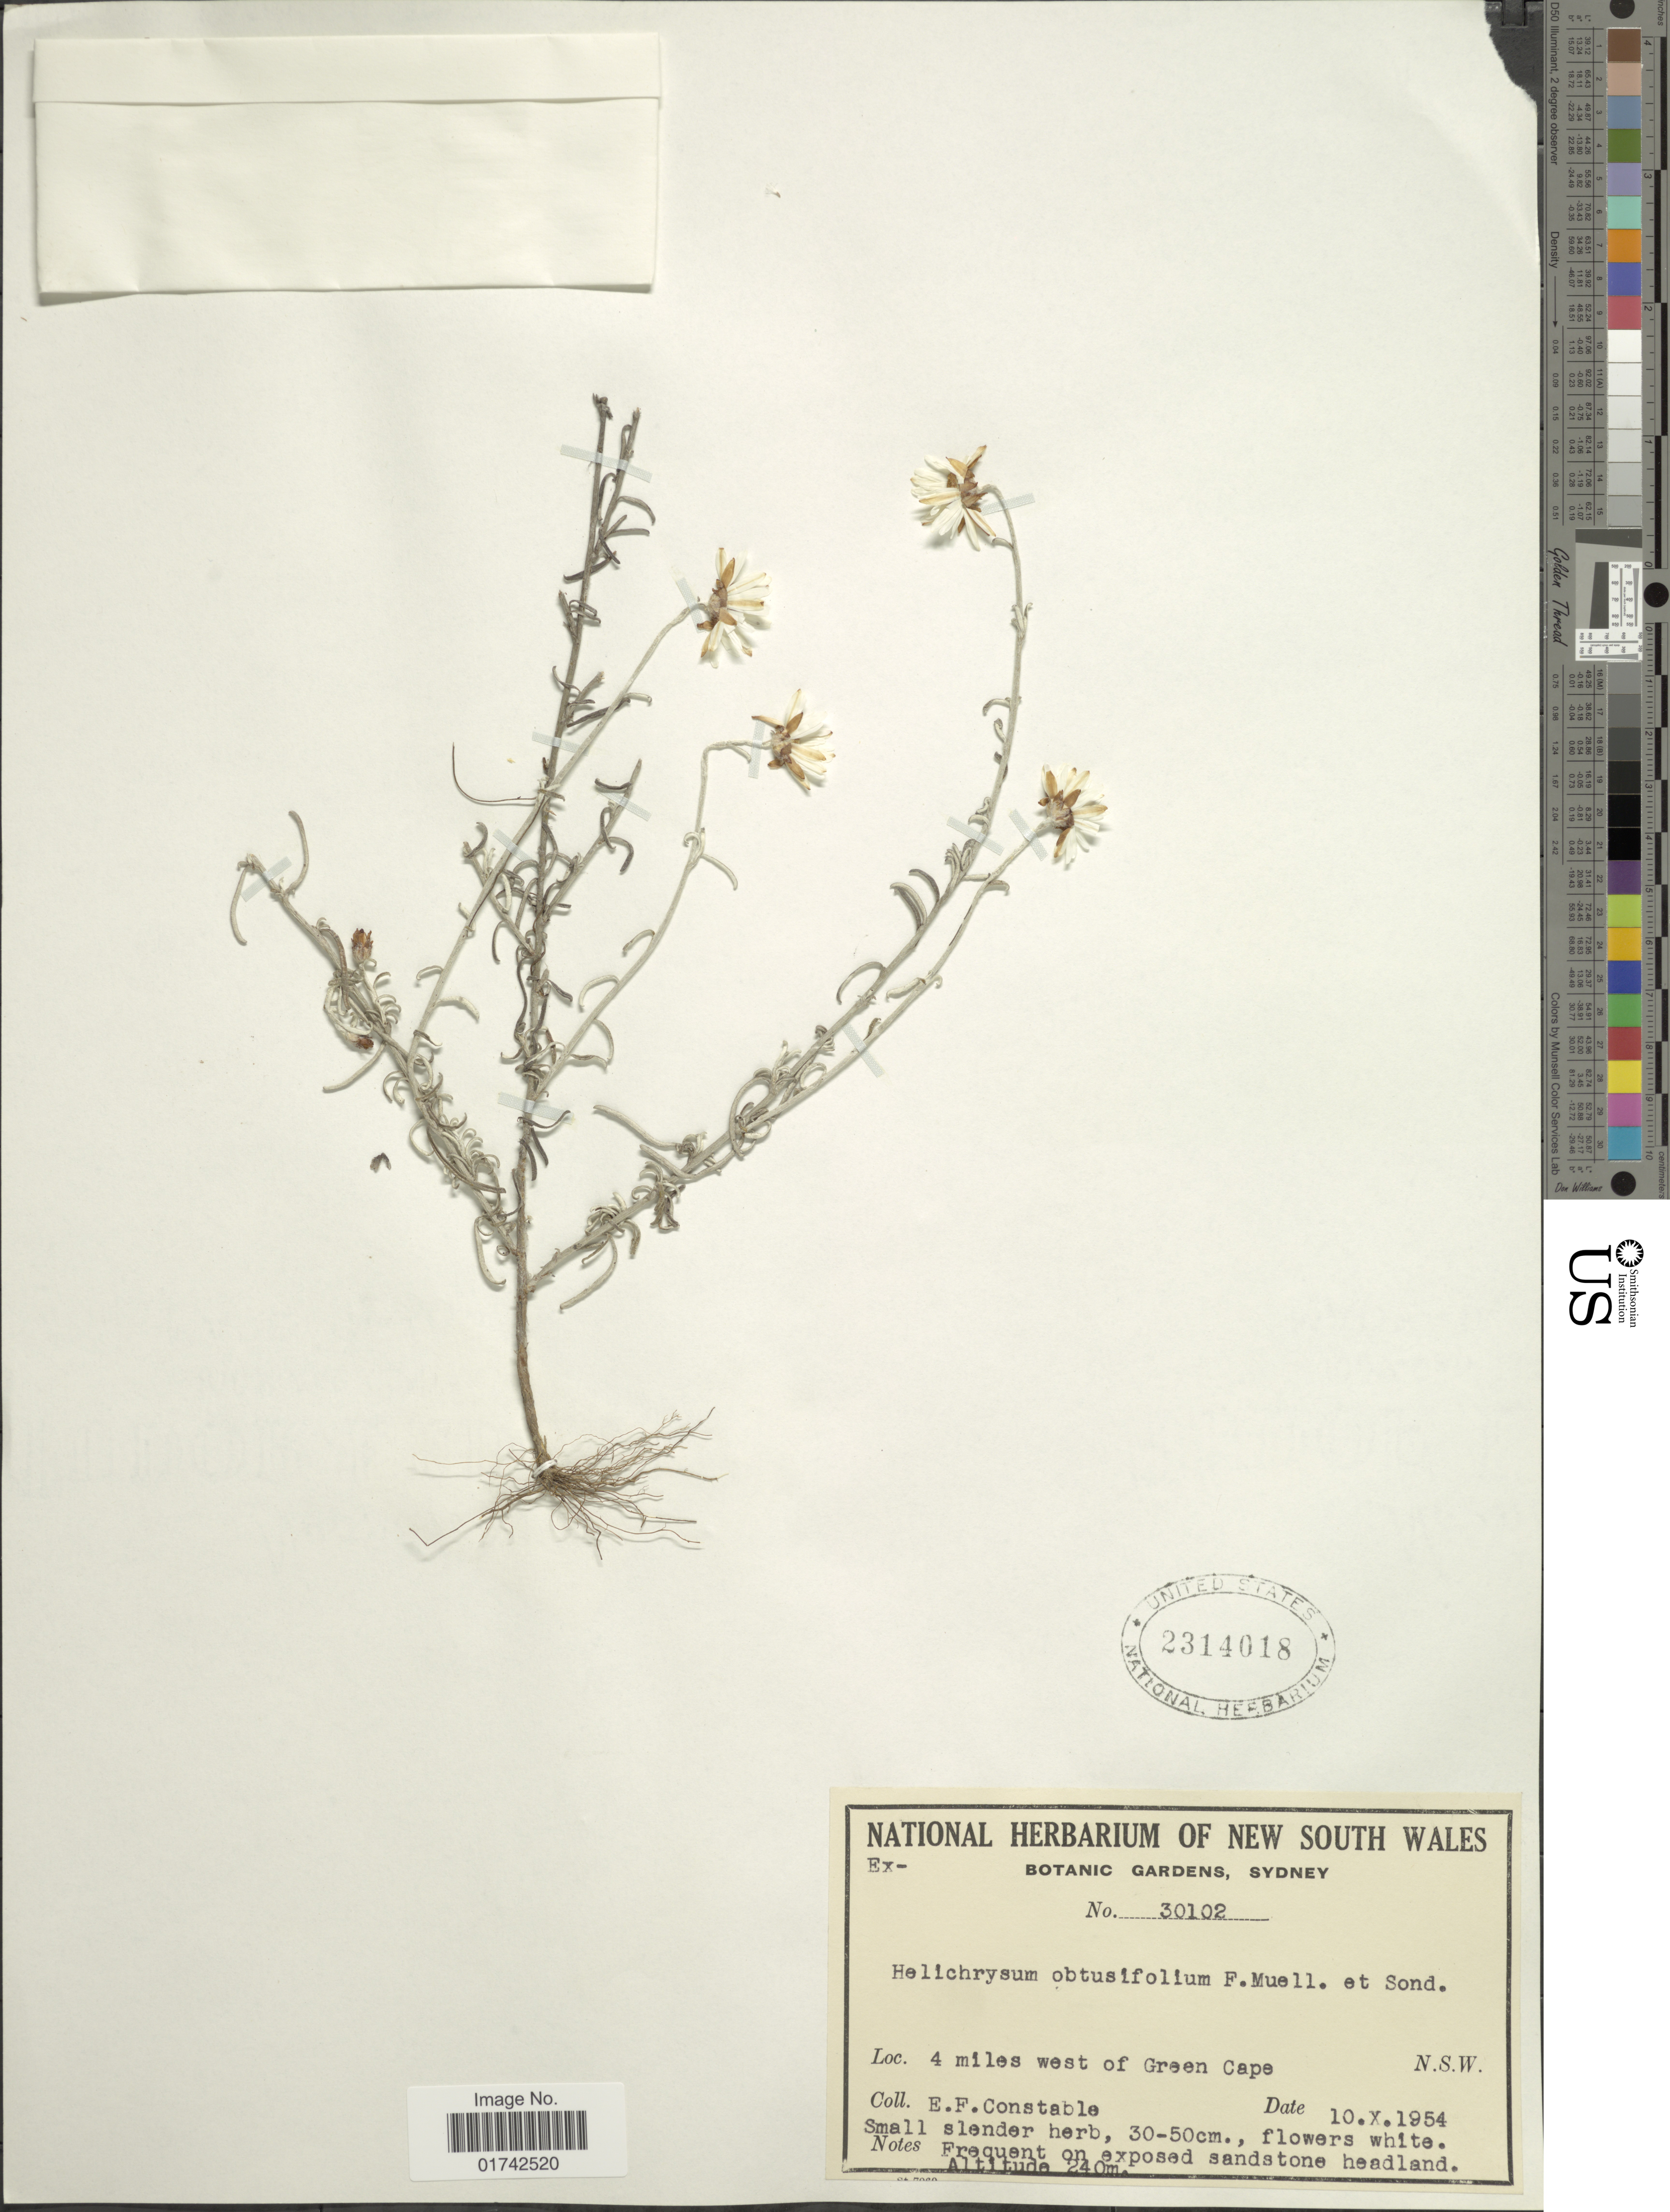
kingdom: Plantae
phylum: Tracheophyta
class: Magnoliopsida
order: Asterales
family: Asteraceae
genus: Helichrysum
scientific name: Helichrysum obtusifolium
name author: Sond.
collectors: E. F. Constable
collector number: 30102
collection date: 1954-10-10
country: Australia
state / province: New South Wales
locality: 4 miles west of Green Cape. N.S.W.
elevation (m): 240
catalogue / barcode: US 2314018